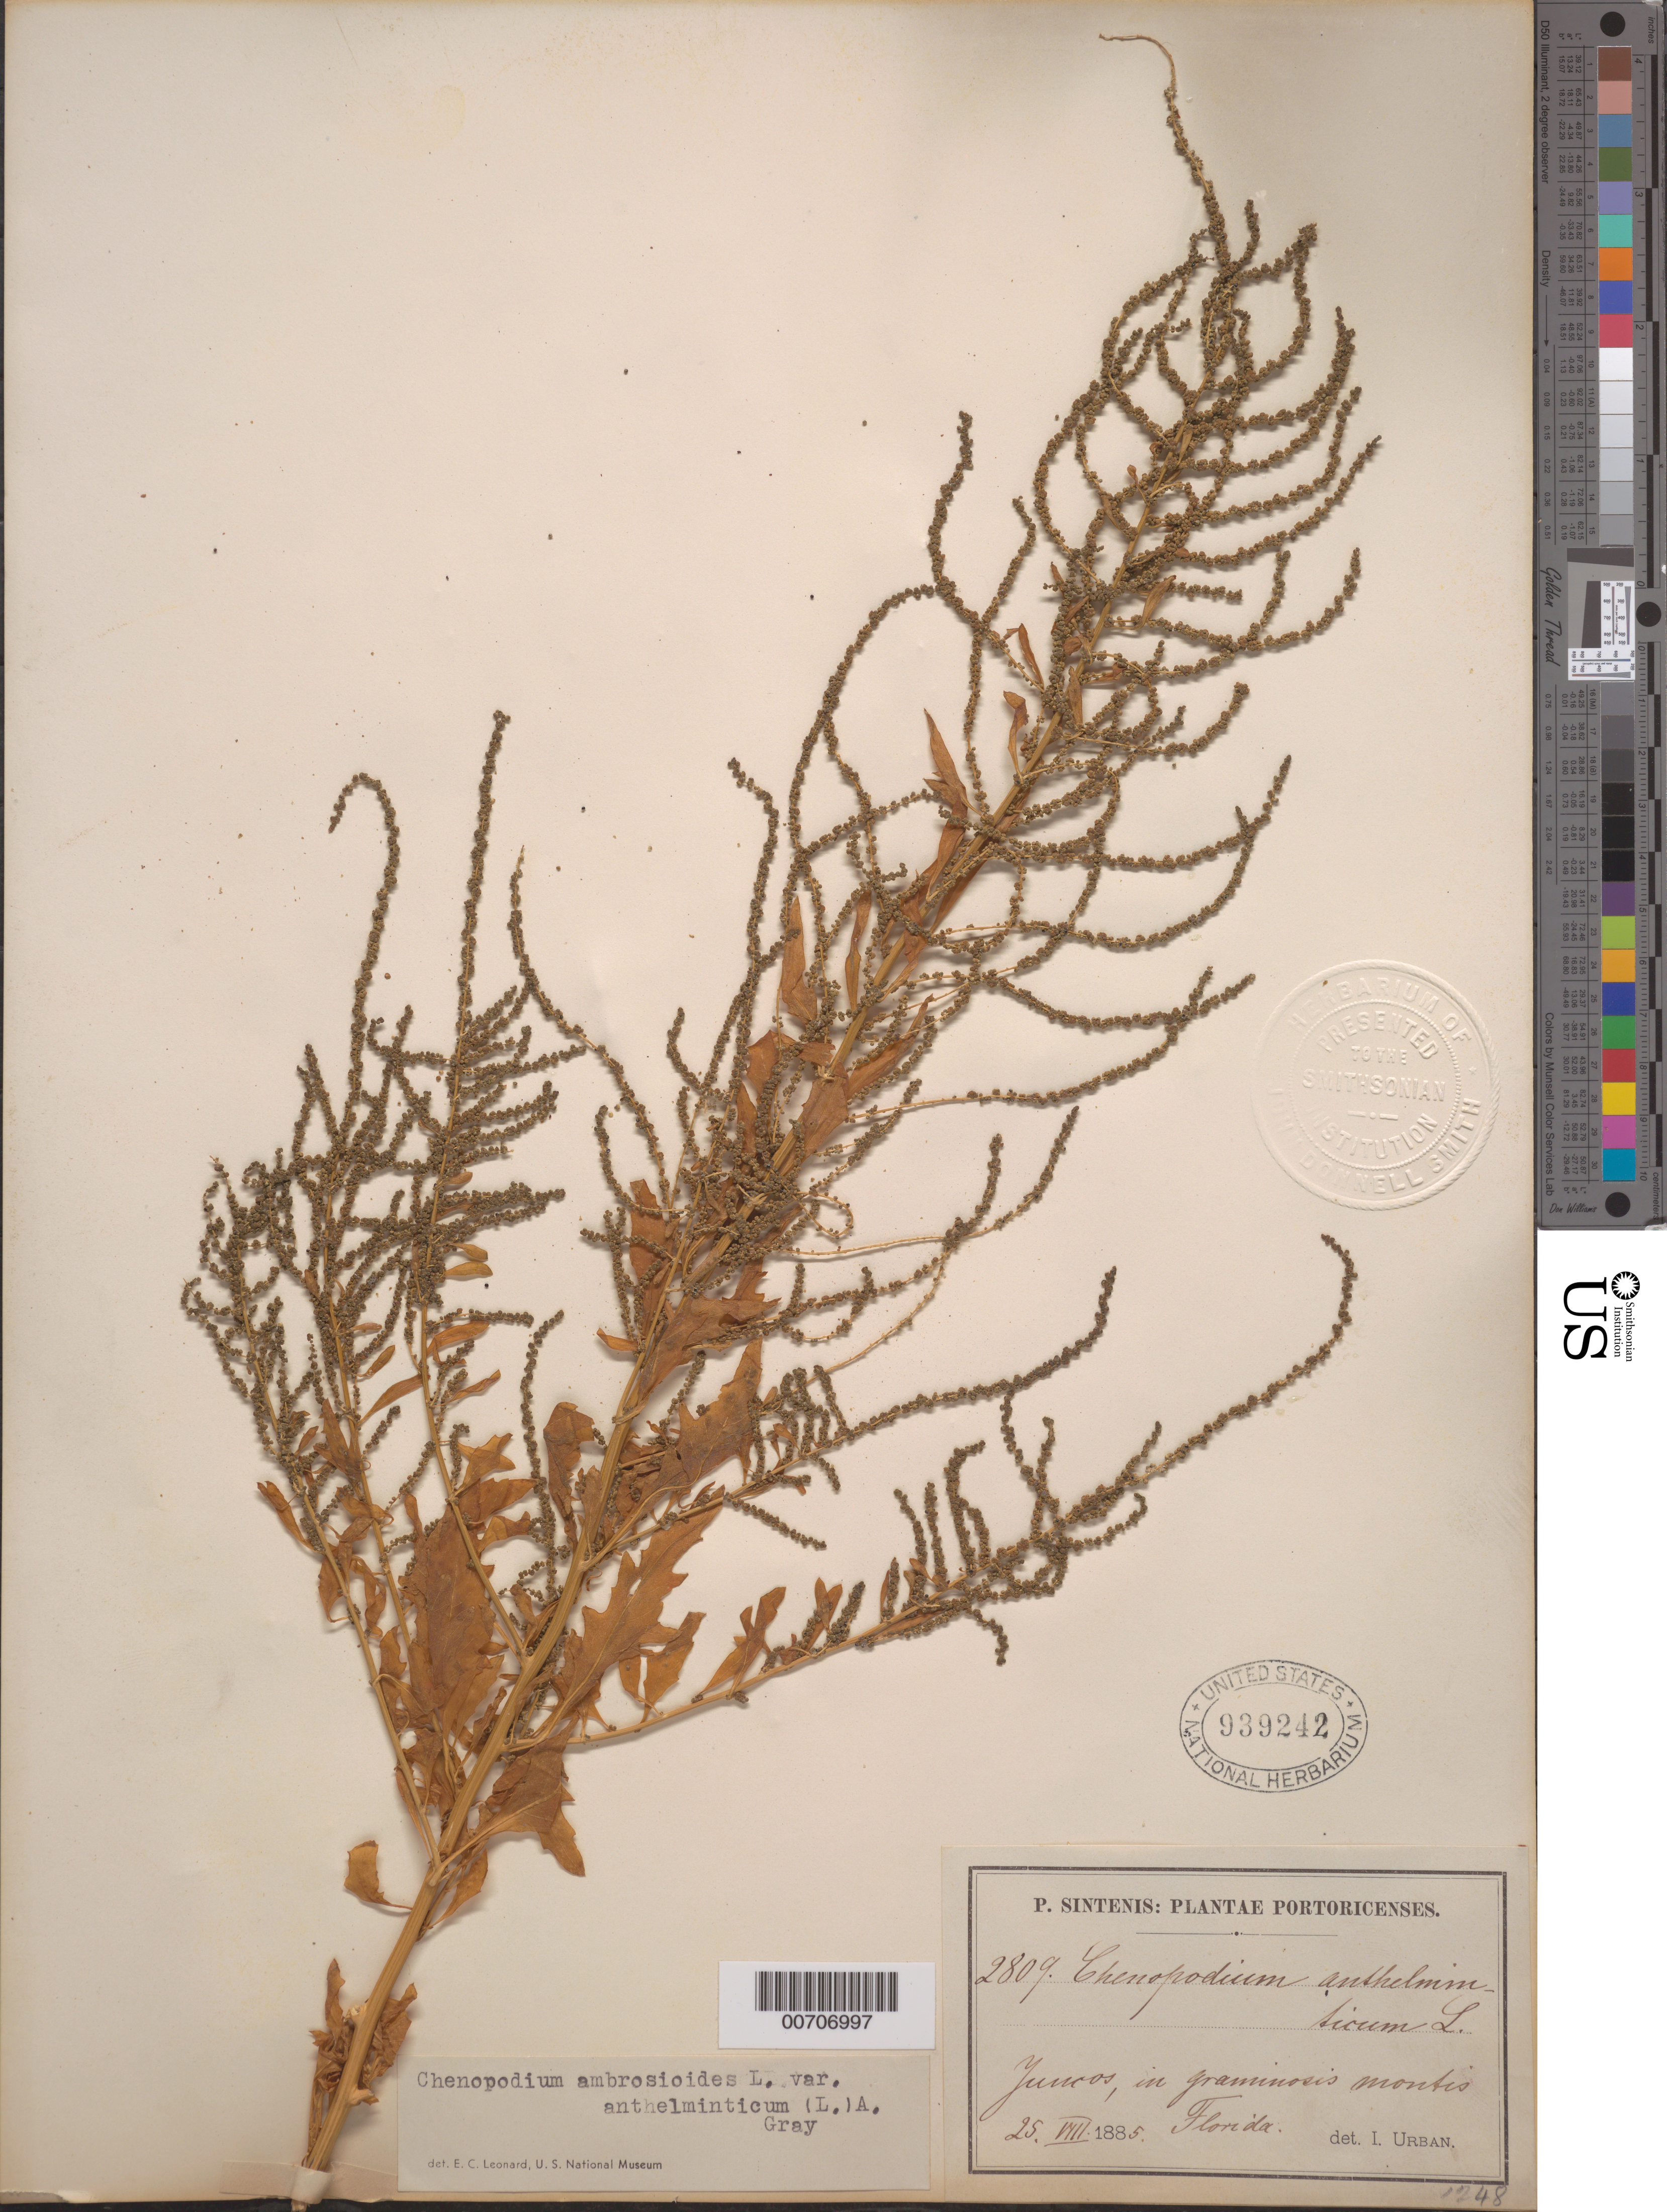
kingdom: Plantae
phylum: Tracheophyta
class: Magnoliopsida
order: Caryophyllales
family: Amaranthaceae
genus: Chenopodium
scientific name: Chenopodium ambrosioides var. anthelminticum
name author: (L.) A. Gray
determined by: Leonard, Emery C., (US)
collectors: P. Sintenis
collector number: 2809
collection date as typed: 25 Aug 1885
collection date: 1885-08-25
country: Puerto Rico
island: Greater Antilles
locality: Juncos, in graminosis montis Florida.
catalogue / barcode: US 939242